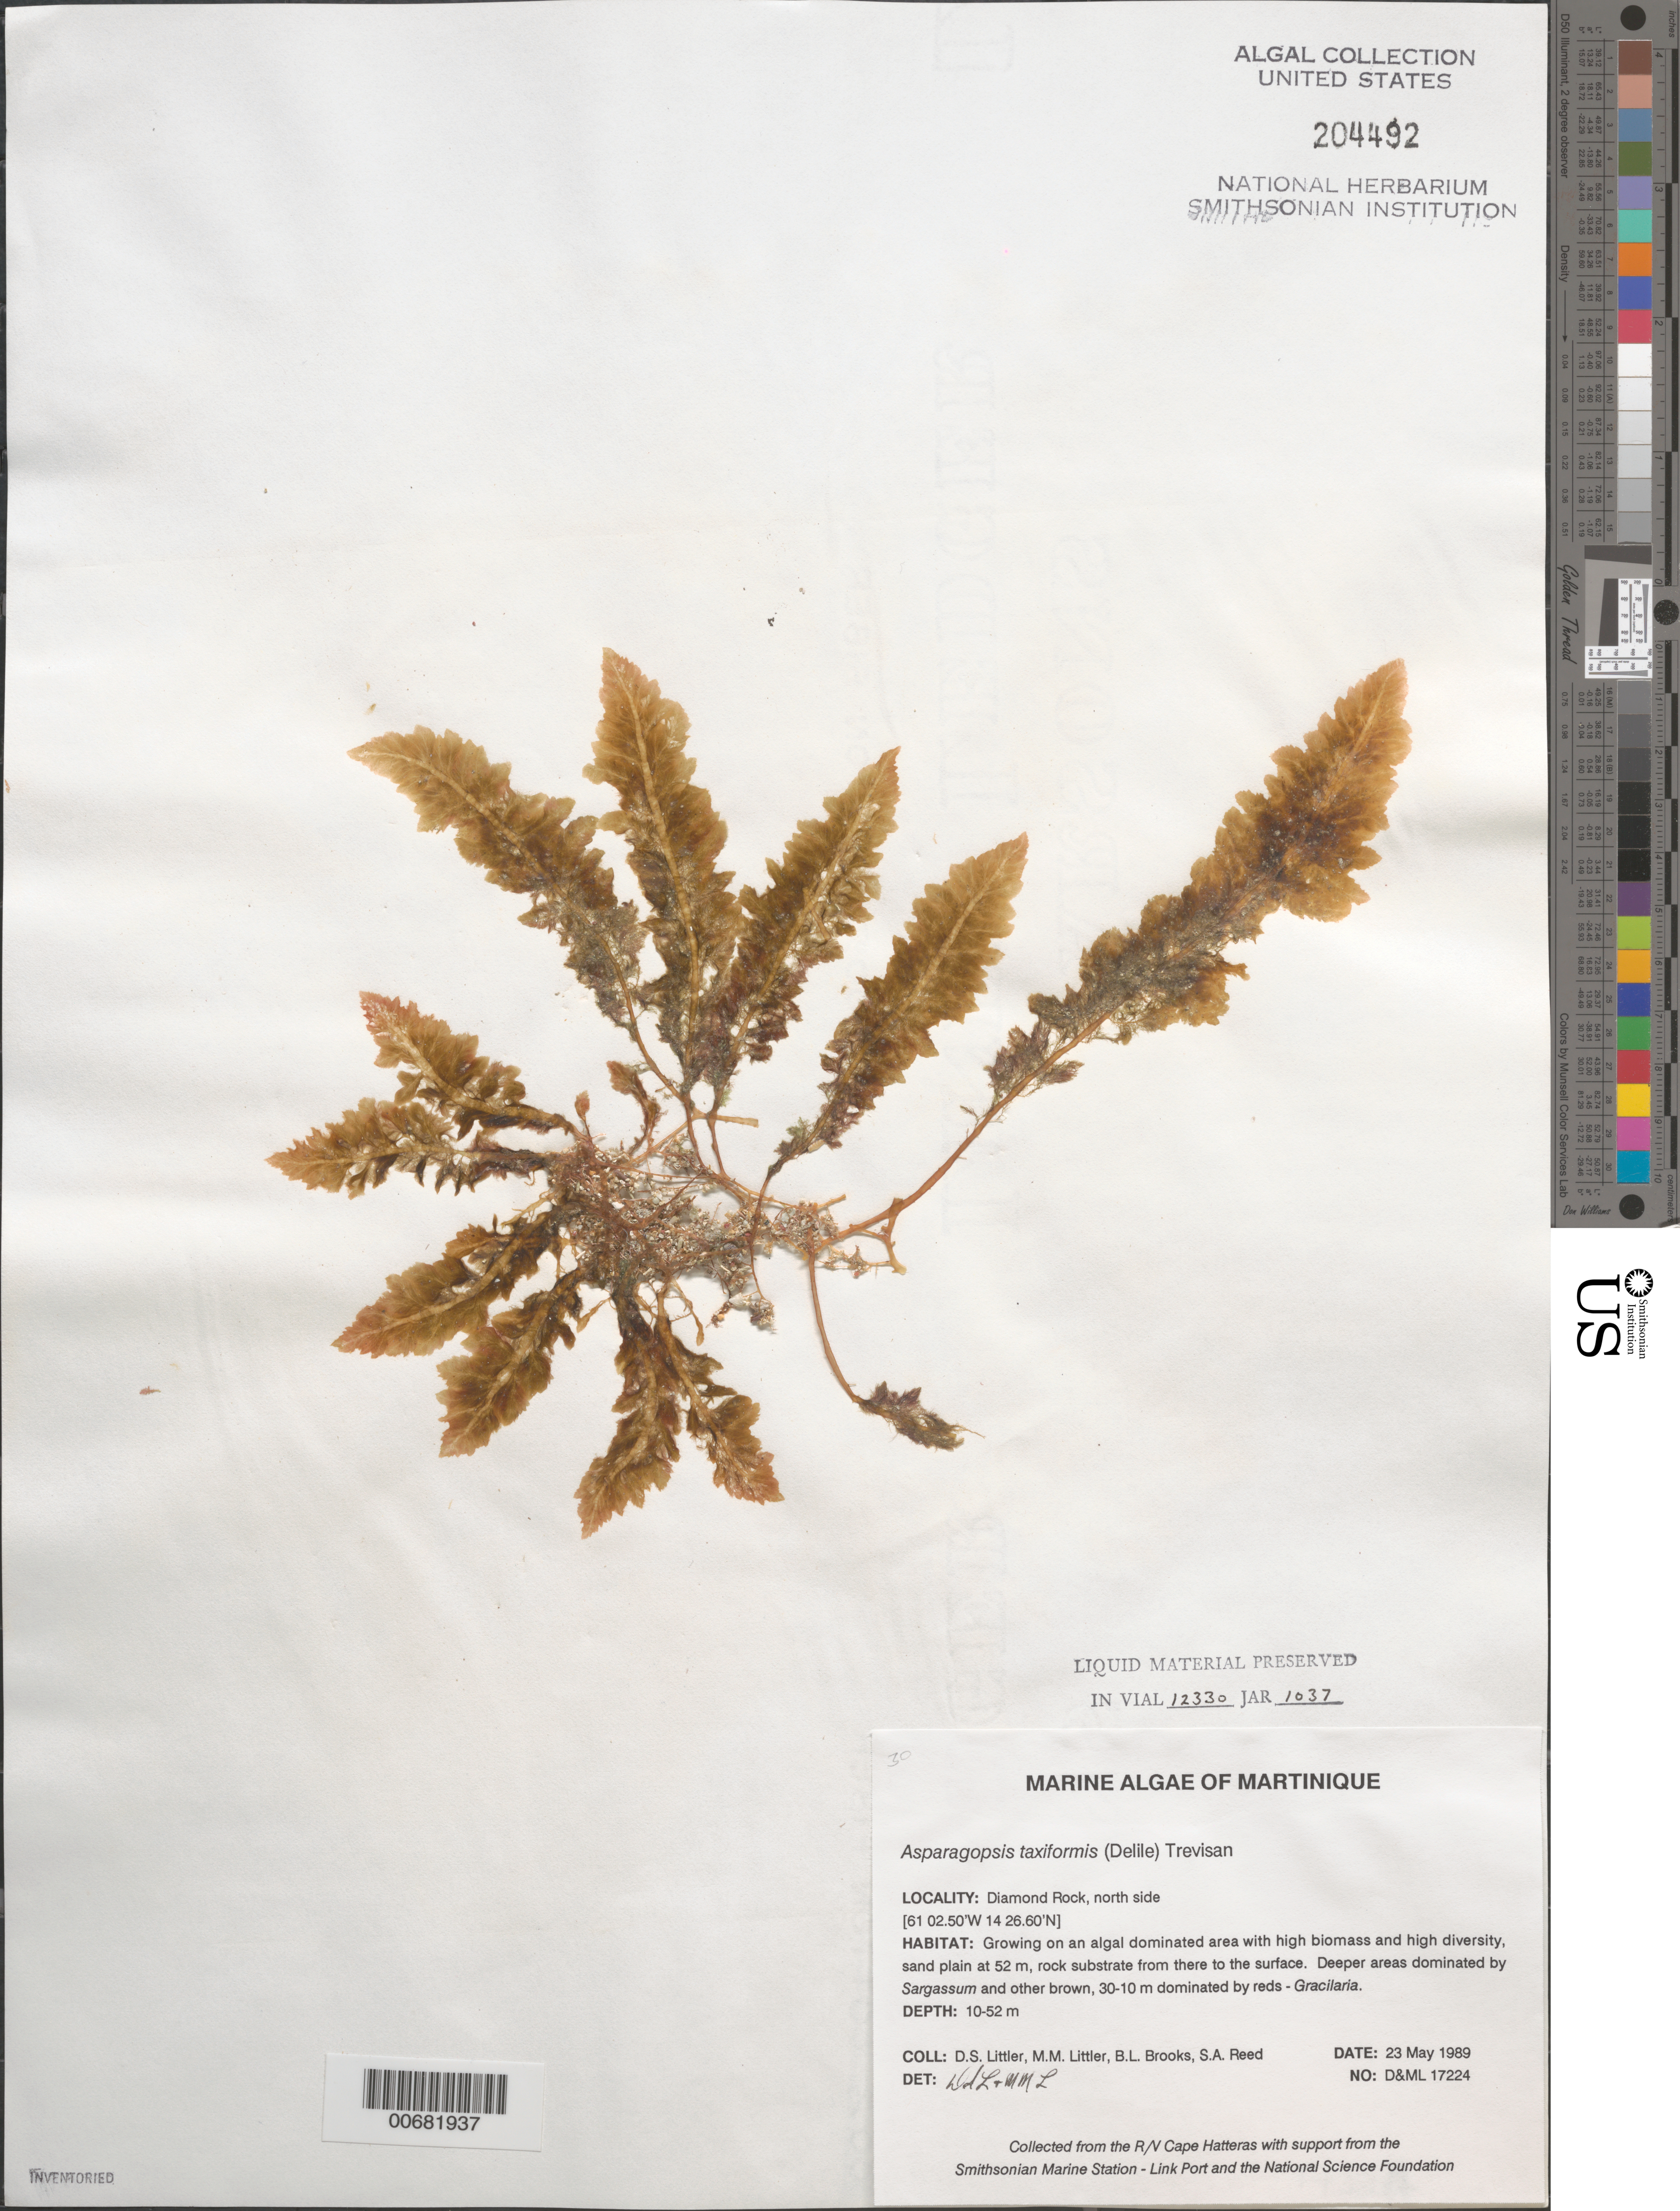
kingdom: Plantae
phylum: Rhodophyta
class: Florideophyceae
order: Bonnemaisoniales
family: Bonnemaisoniaceae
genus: Asparagopsis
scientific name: Asparagopsis taxiformis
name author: (Delile) Trevis.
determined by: Littler, D. S.; Littler, M. M.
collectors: D. S. Littler, M. M. Littler, B. Brooks & S. Reed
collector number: D&ML 17224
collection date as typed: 23 May 1989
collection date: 1989-05-23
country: Martinique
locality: Diamond Rock, north side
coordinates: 14 26.60' N, 61 02.50' W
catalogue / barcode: US 204492